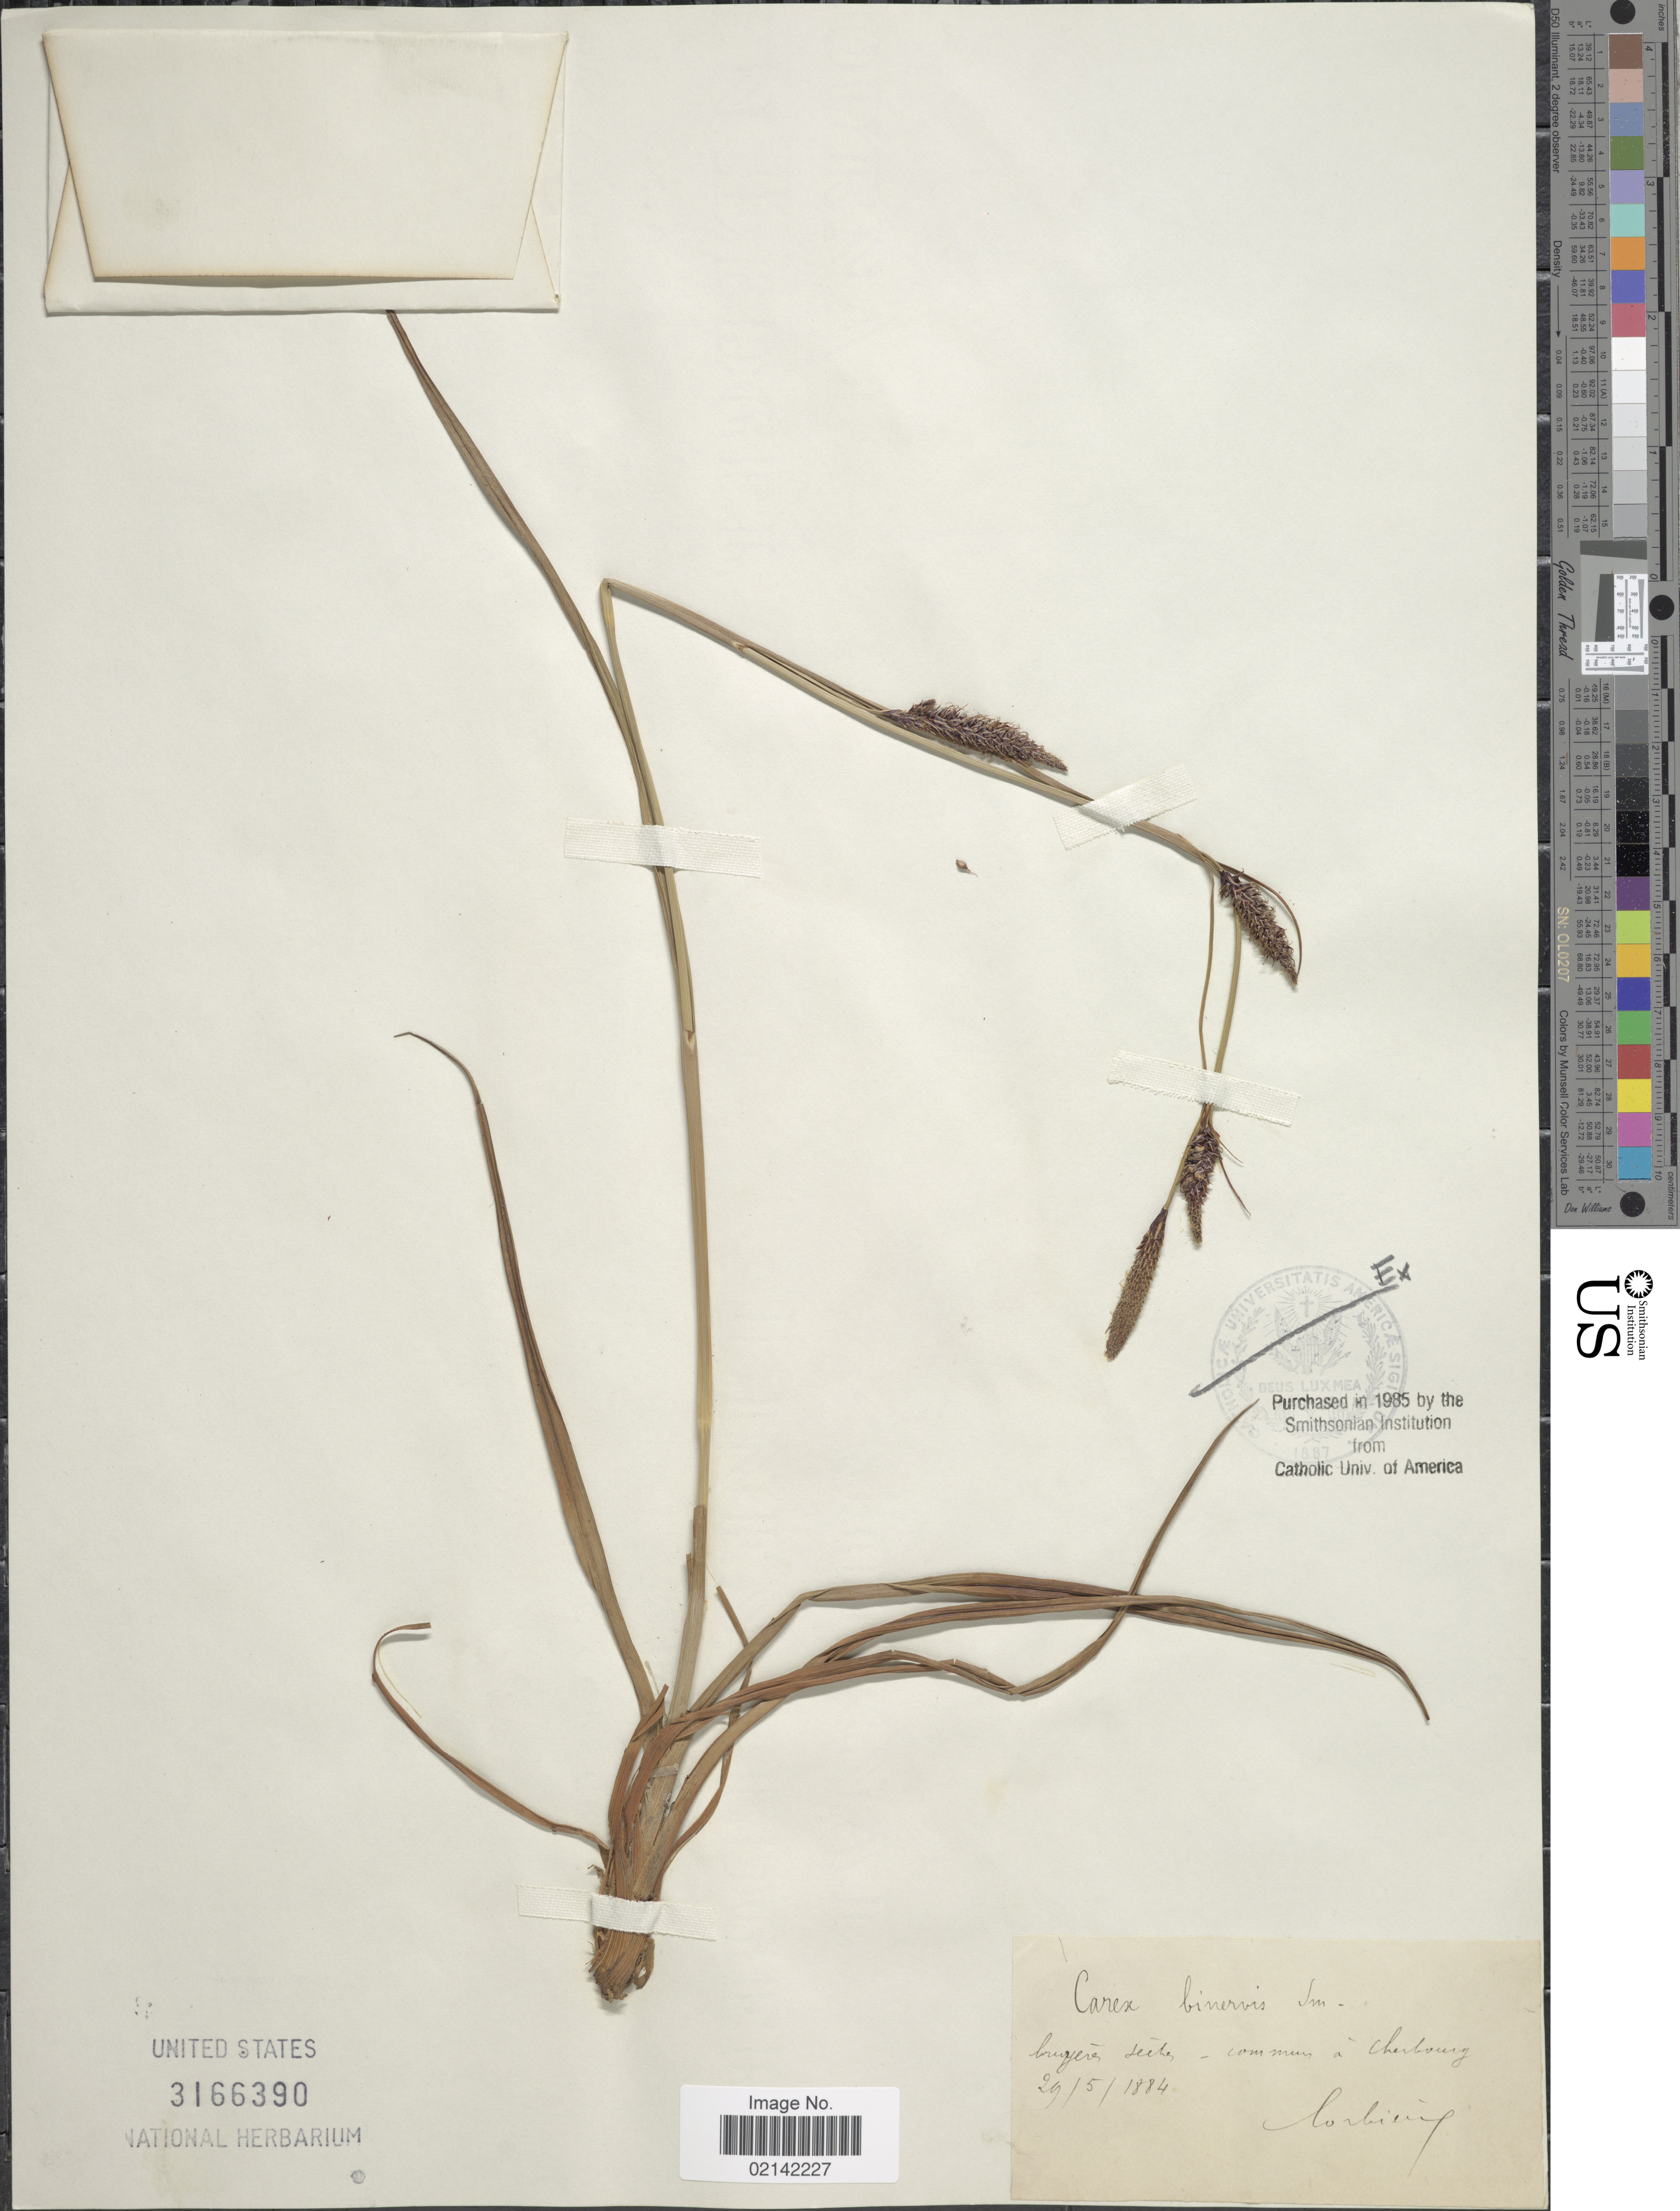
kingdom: Plantae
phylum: Tracheophyta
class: Liliopsida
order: Poales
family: Cyperaceae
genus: Carex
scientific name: Carex binervis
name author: Sm.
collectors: Corbiere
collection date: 1884-05-29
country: France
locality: Cherbourg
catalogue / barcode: US 3166390